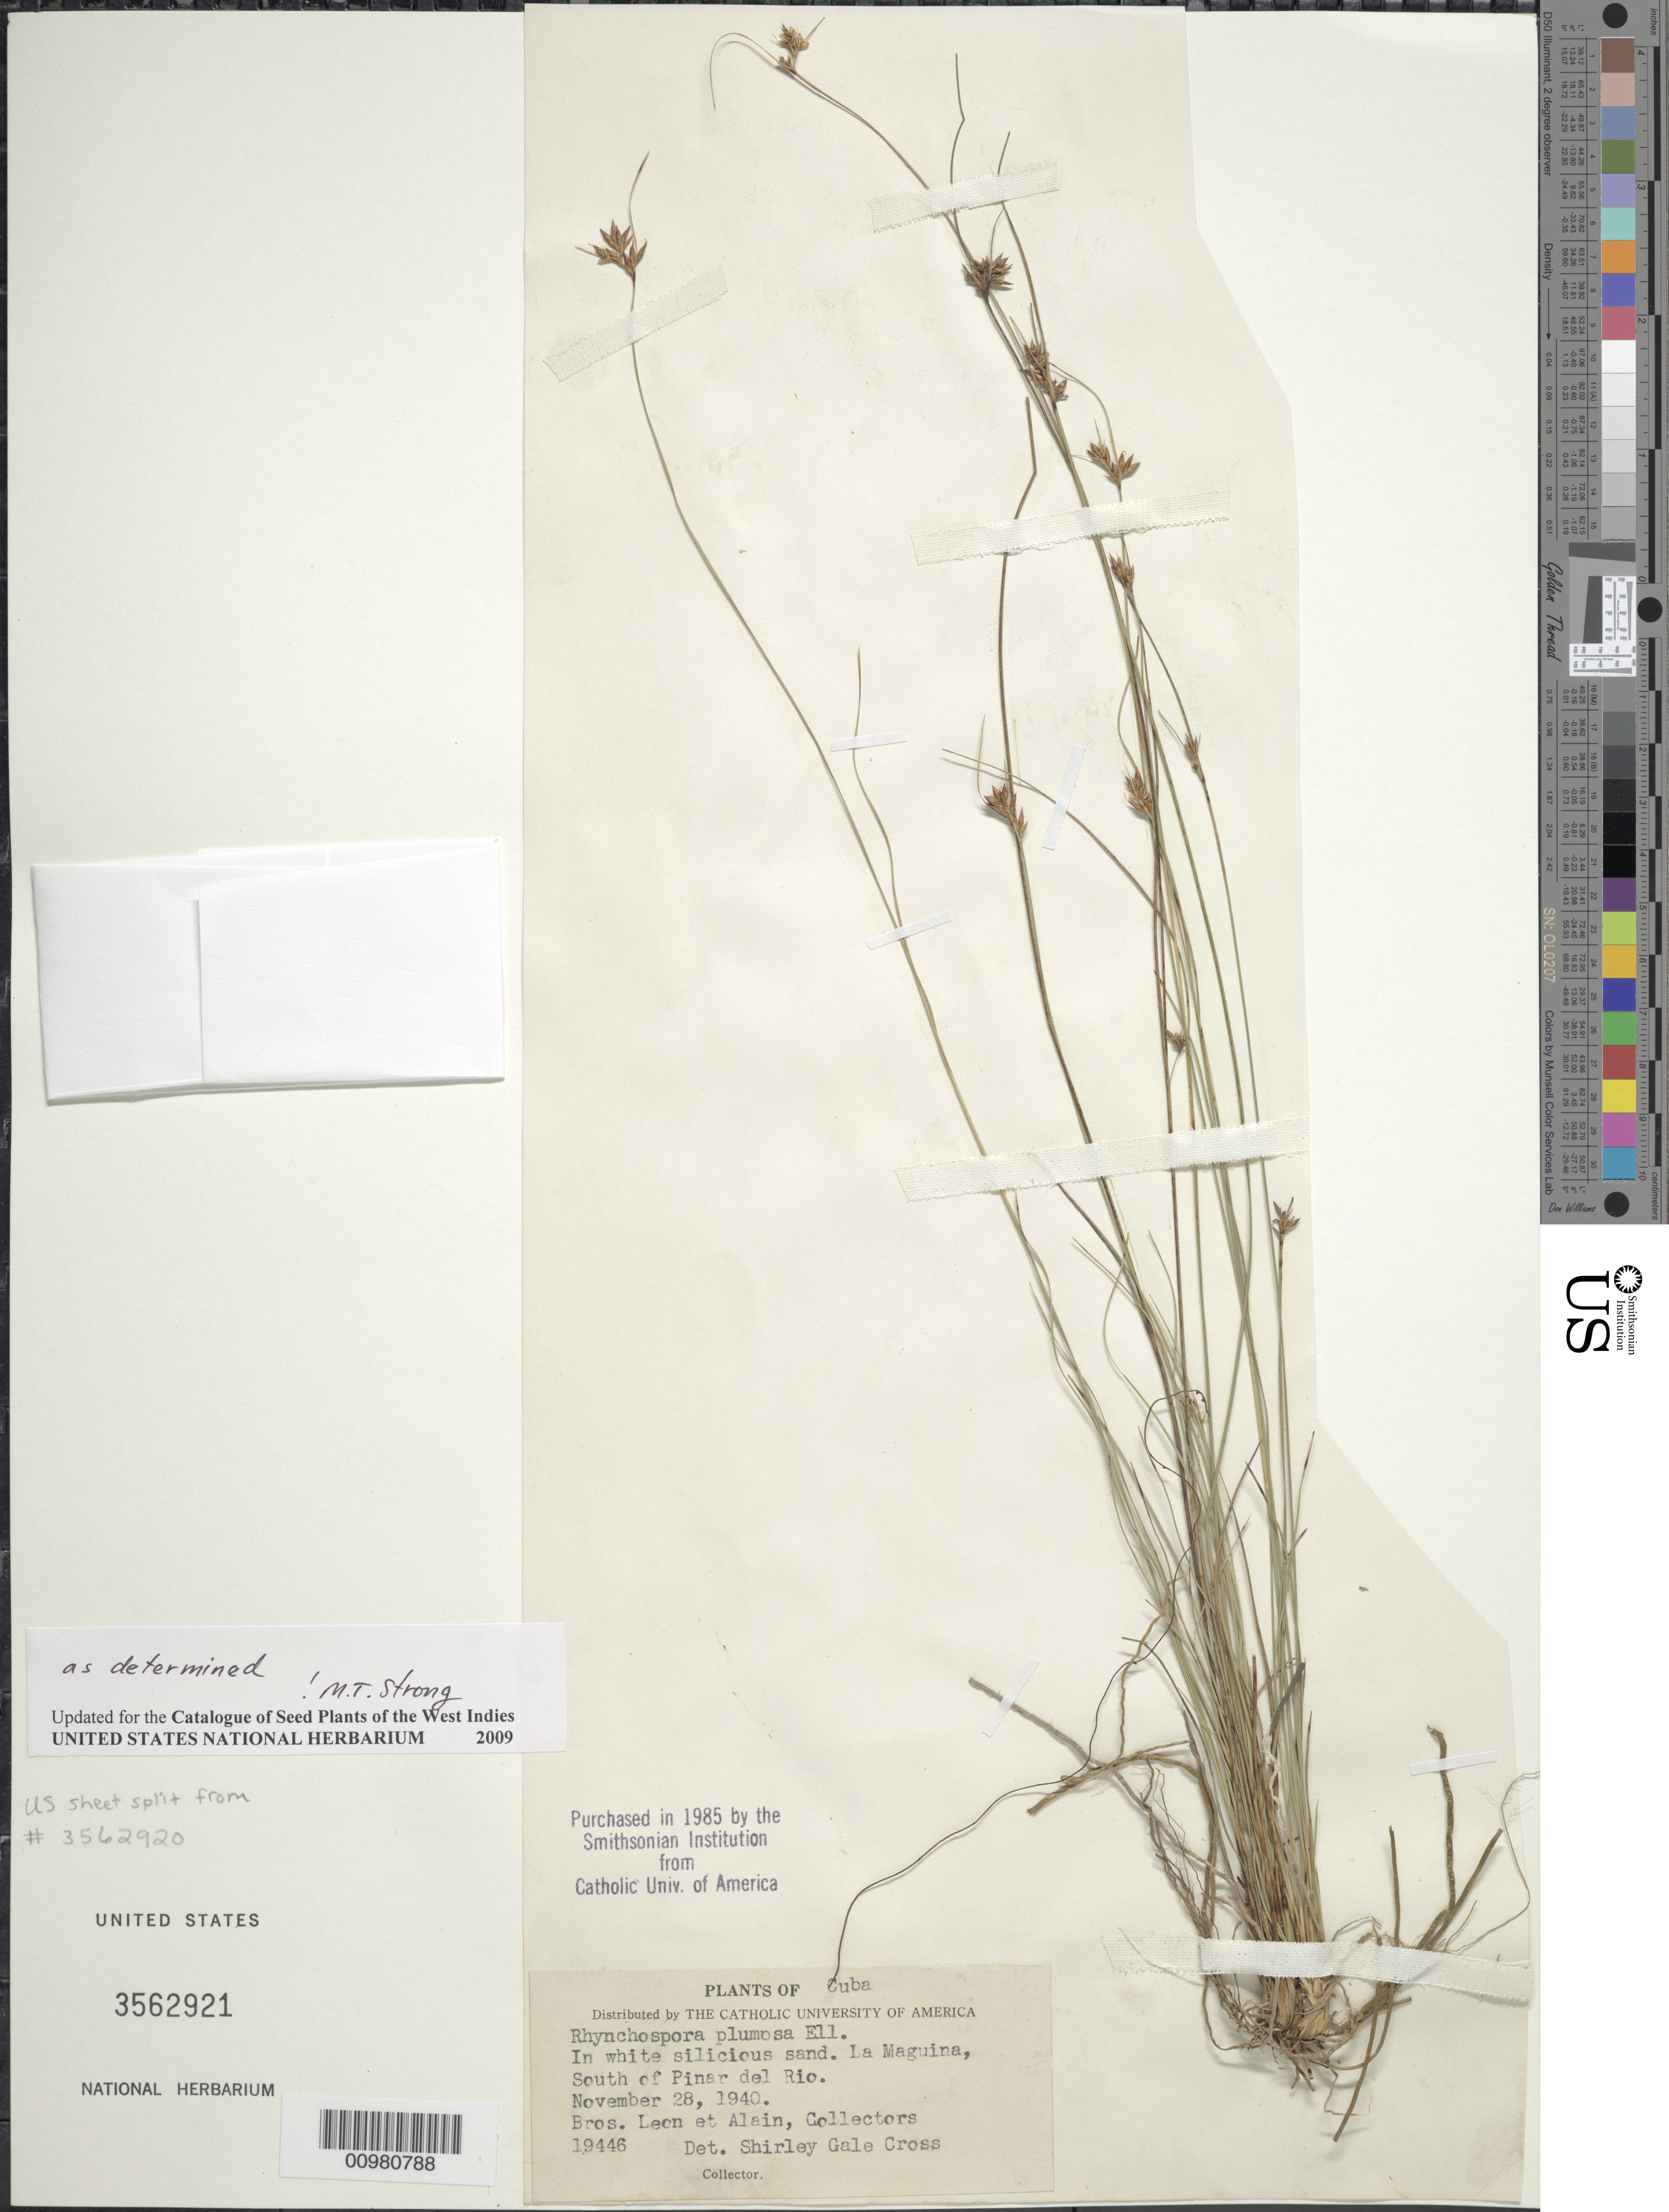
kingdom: Plantae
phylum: Tracheophyta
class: Liliopsida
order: Poales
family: Cyperaceae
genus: Rhynchospora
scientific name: Rhynchospora plumosa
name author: Elliott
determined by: Strong, M. T., (US), Smithsonian Institution - National Museum of Natural History (UNITED STATES)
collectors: Bro. León & A. H. Liogier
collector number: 19446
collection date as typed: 28 Nov 1940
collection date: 1940-11-28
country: Cuba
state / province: Pinar del Rio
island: Cuba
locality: La Maguina, south of Pinar del Rio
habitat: in white silicious sand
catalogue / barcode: US 3562921